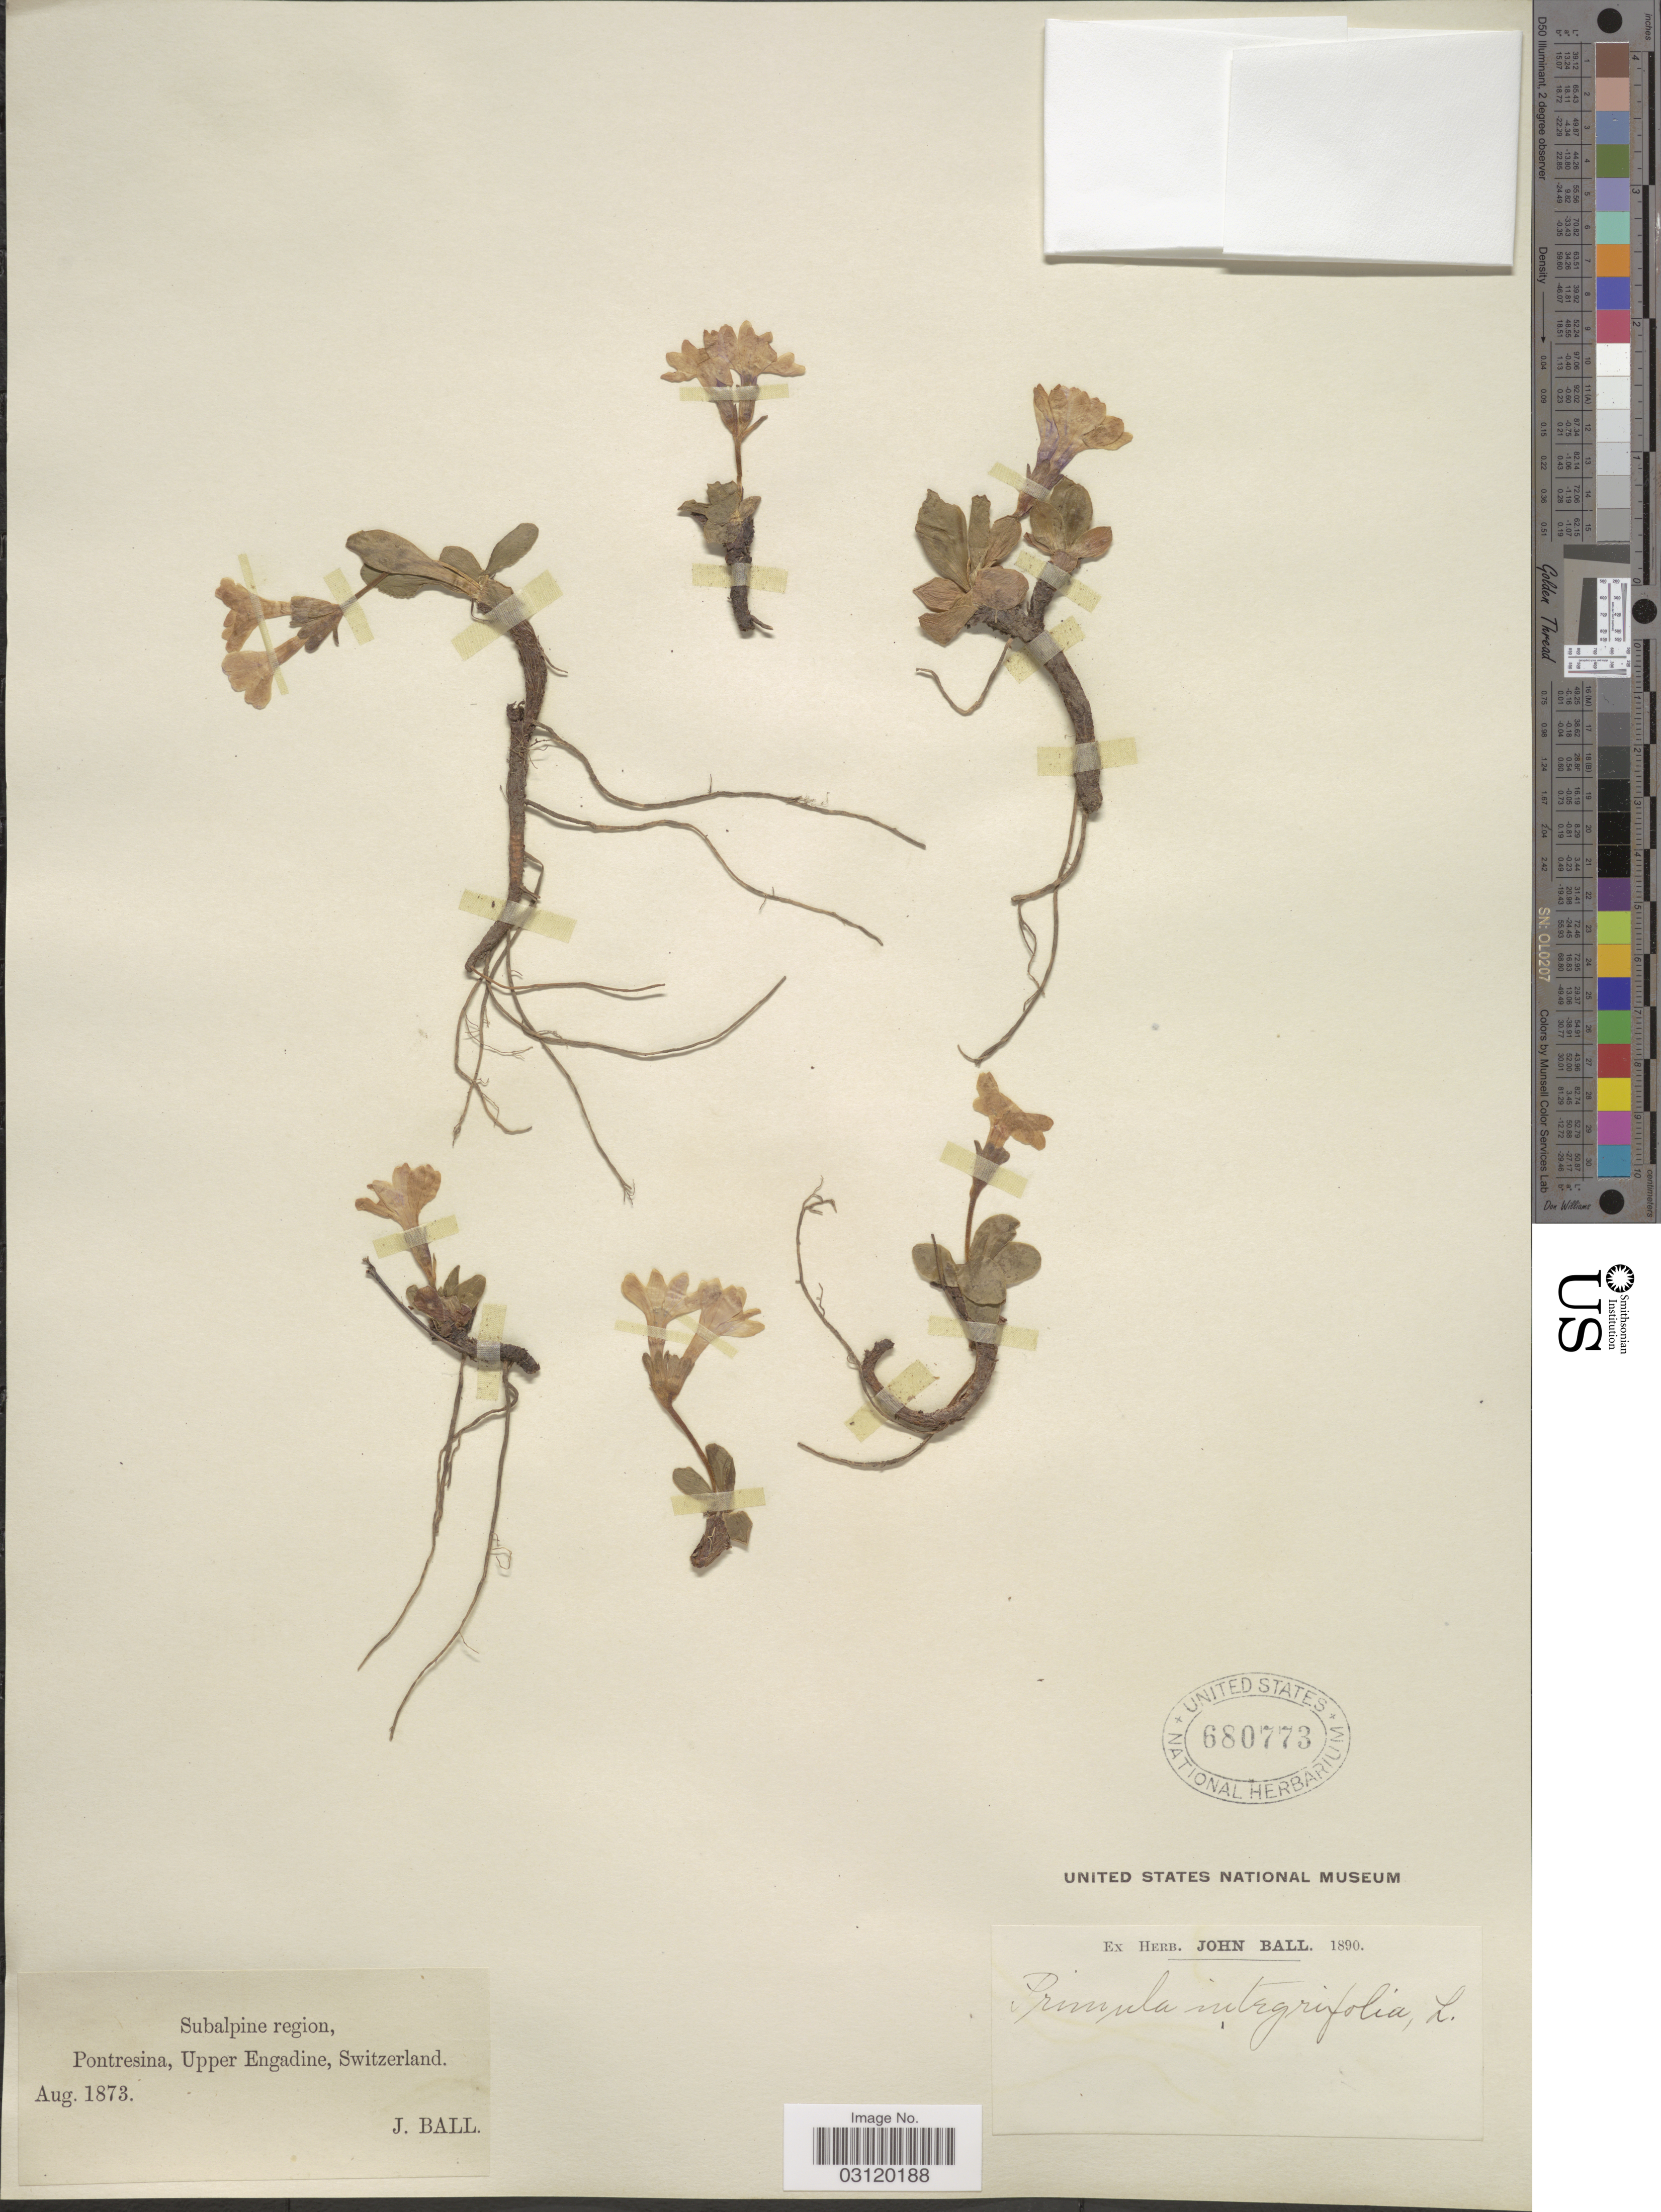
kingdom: Plantae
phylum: Tracheophyta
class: Magnoliopsida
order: Ericales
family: Primulaceae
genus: Primula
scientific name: Primula integrifolia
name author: L.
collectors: J. Ball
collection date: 1873-08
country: Switzerland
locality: Subalpine region, Pontresina, Upper Engadine, Switzerland.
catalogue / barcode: US 680773